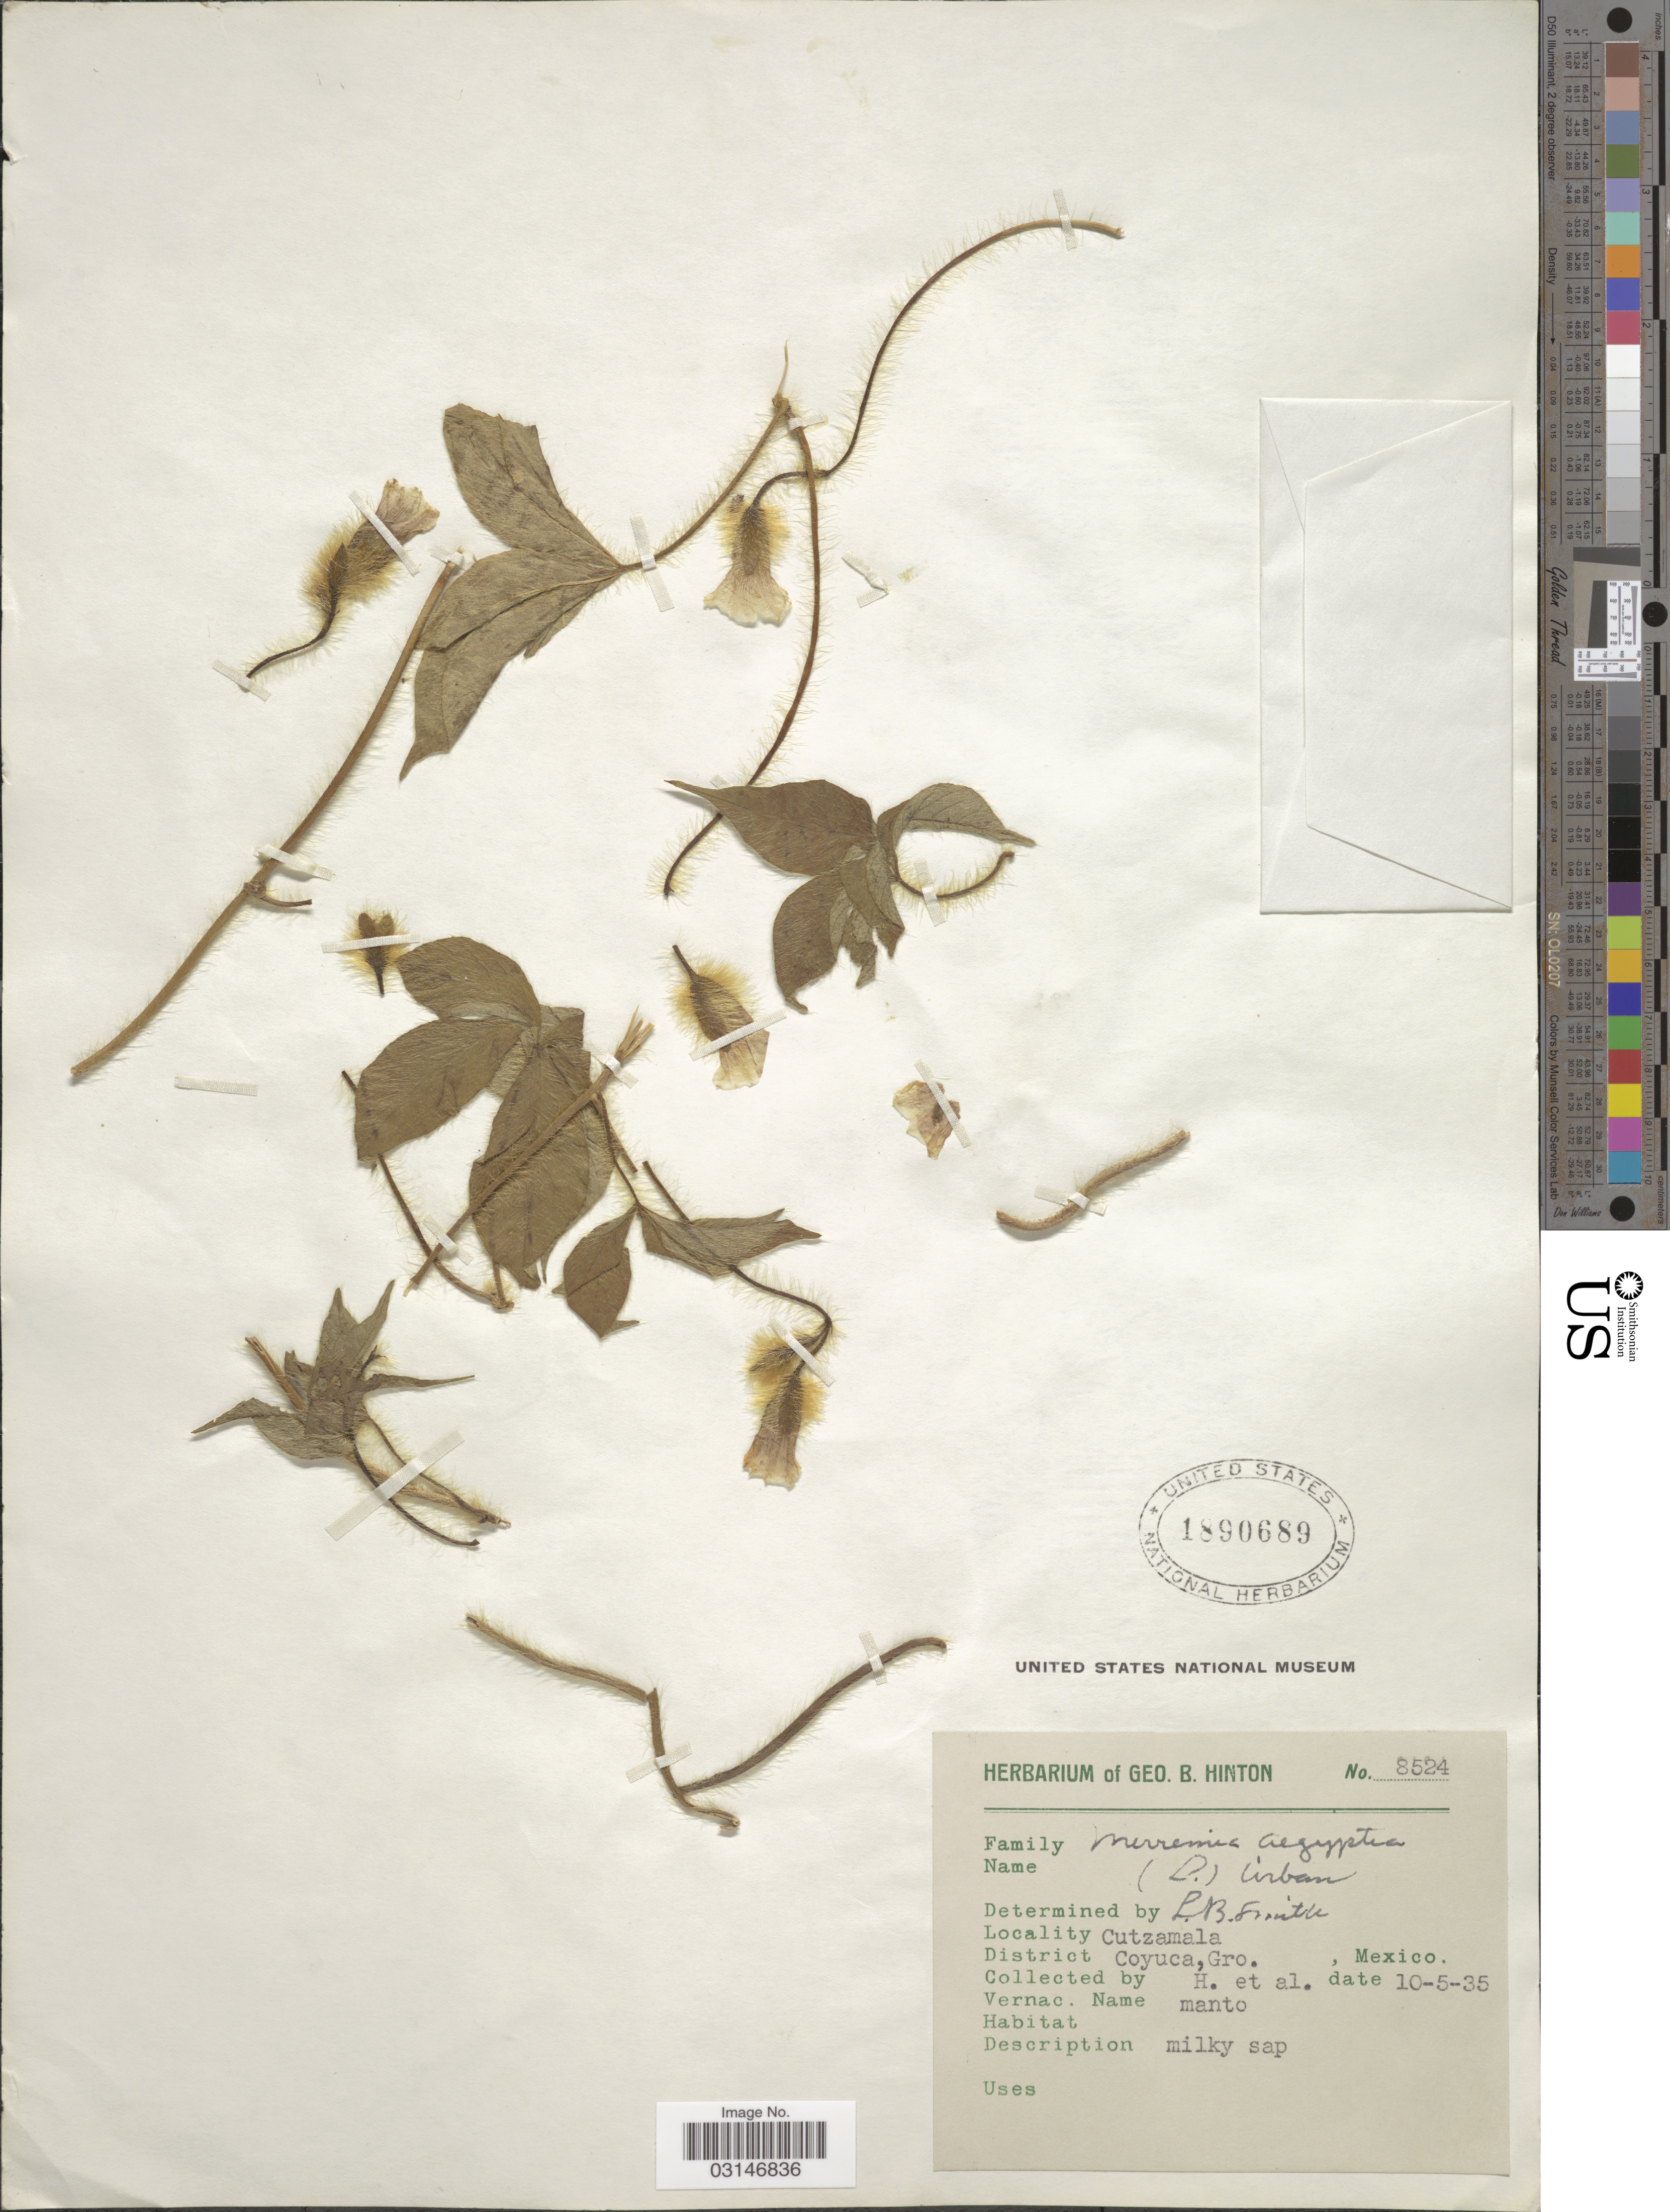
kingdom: Plantae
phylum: Tracheophyta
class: Magnoliopsida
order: Solanales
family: Convolvulaceae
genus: Distimake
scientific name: Distimake aegyptius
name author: (L.) A. R. Simões & Staples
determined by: Strong, Mark T., (BOT), Smithsonian Institution - National Museum of Natural History (UNITED STATES)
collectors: G. B. Hinton & et al.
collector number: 8524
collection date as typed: Transcribed d/m/y: 10/5/35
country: Mexico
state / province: Guerrero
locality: Cutzamala, District Coyuca.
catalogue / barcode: US 1890689